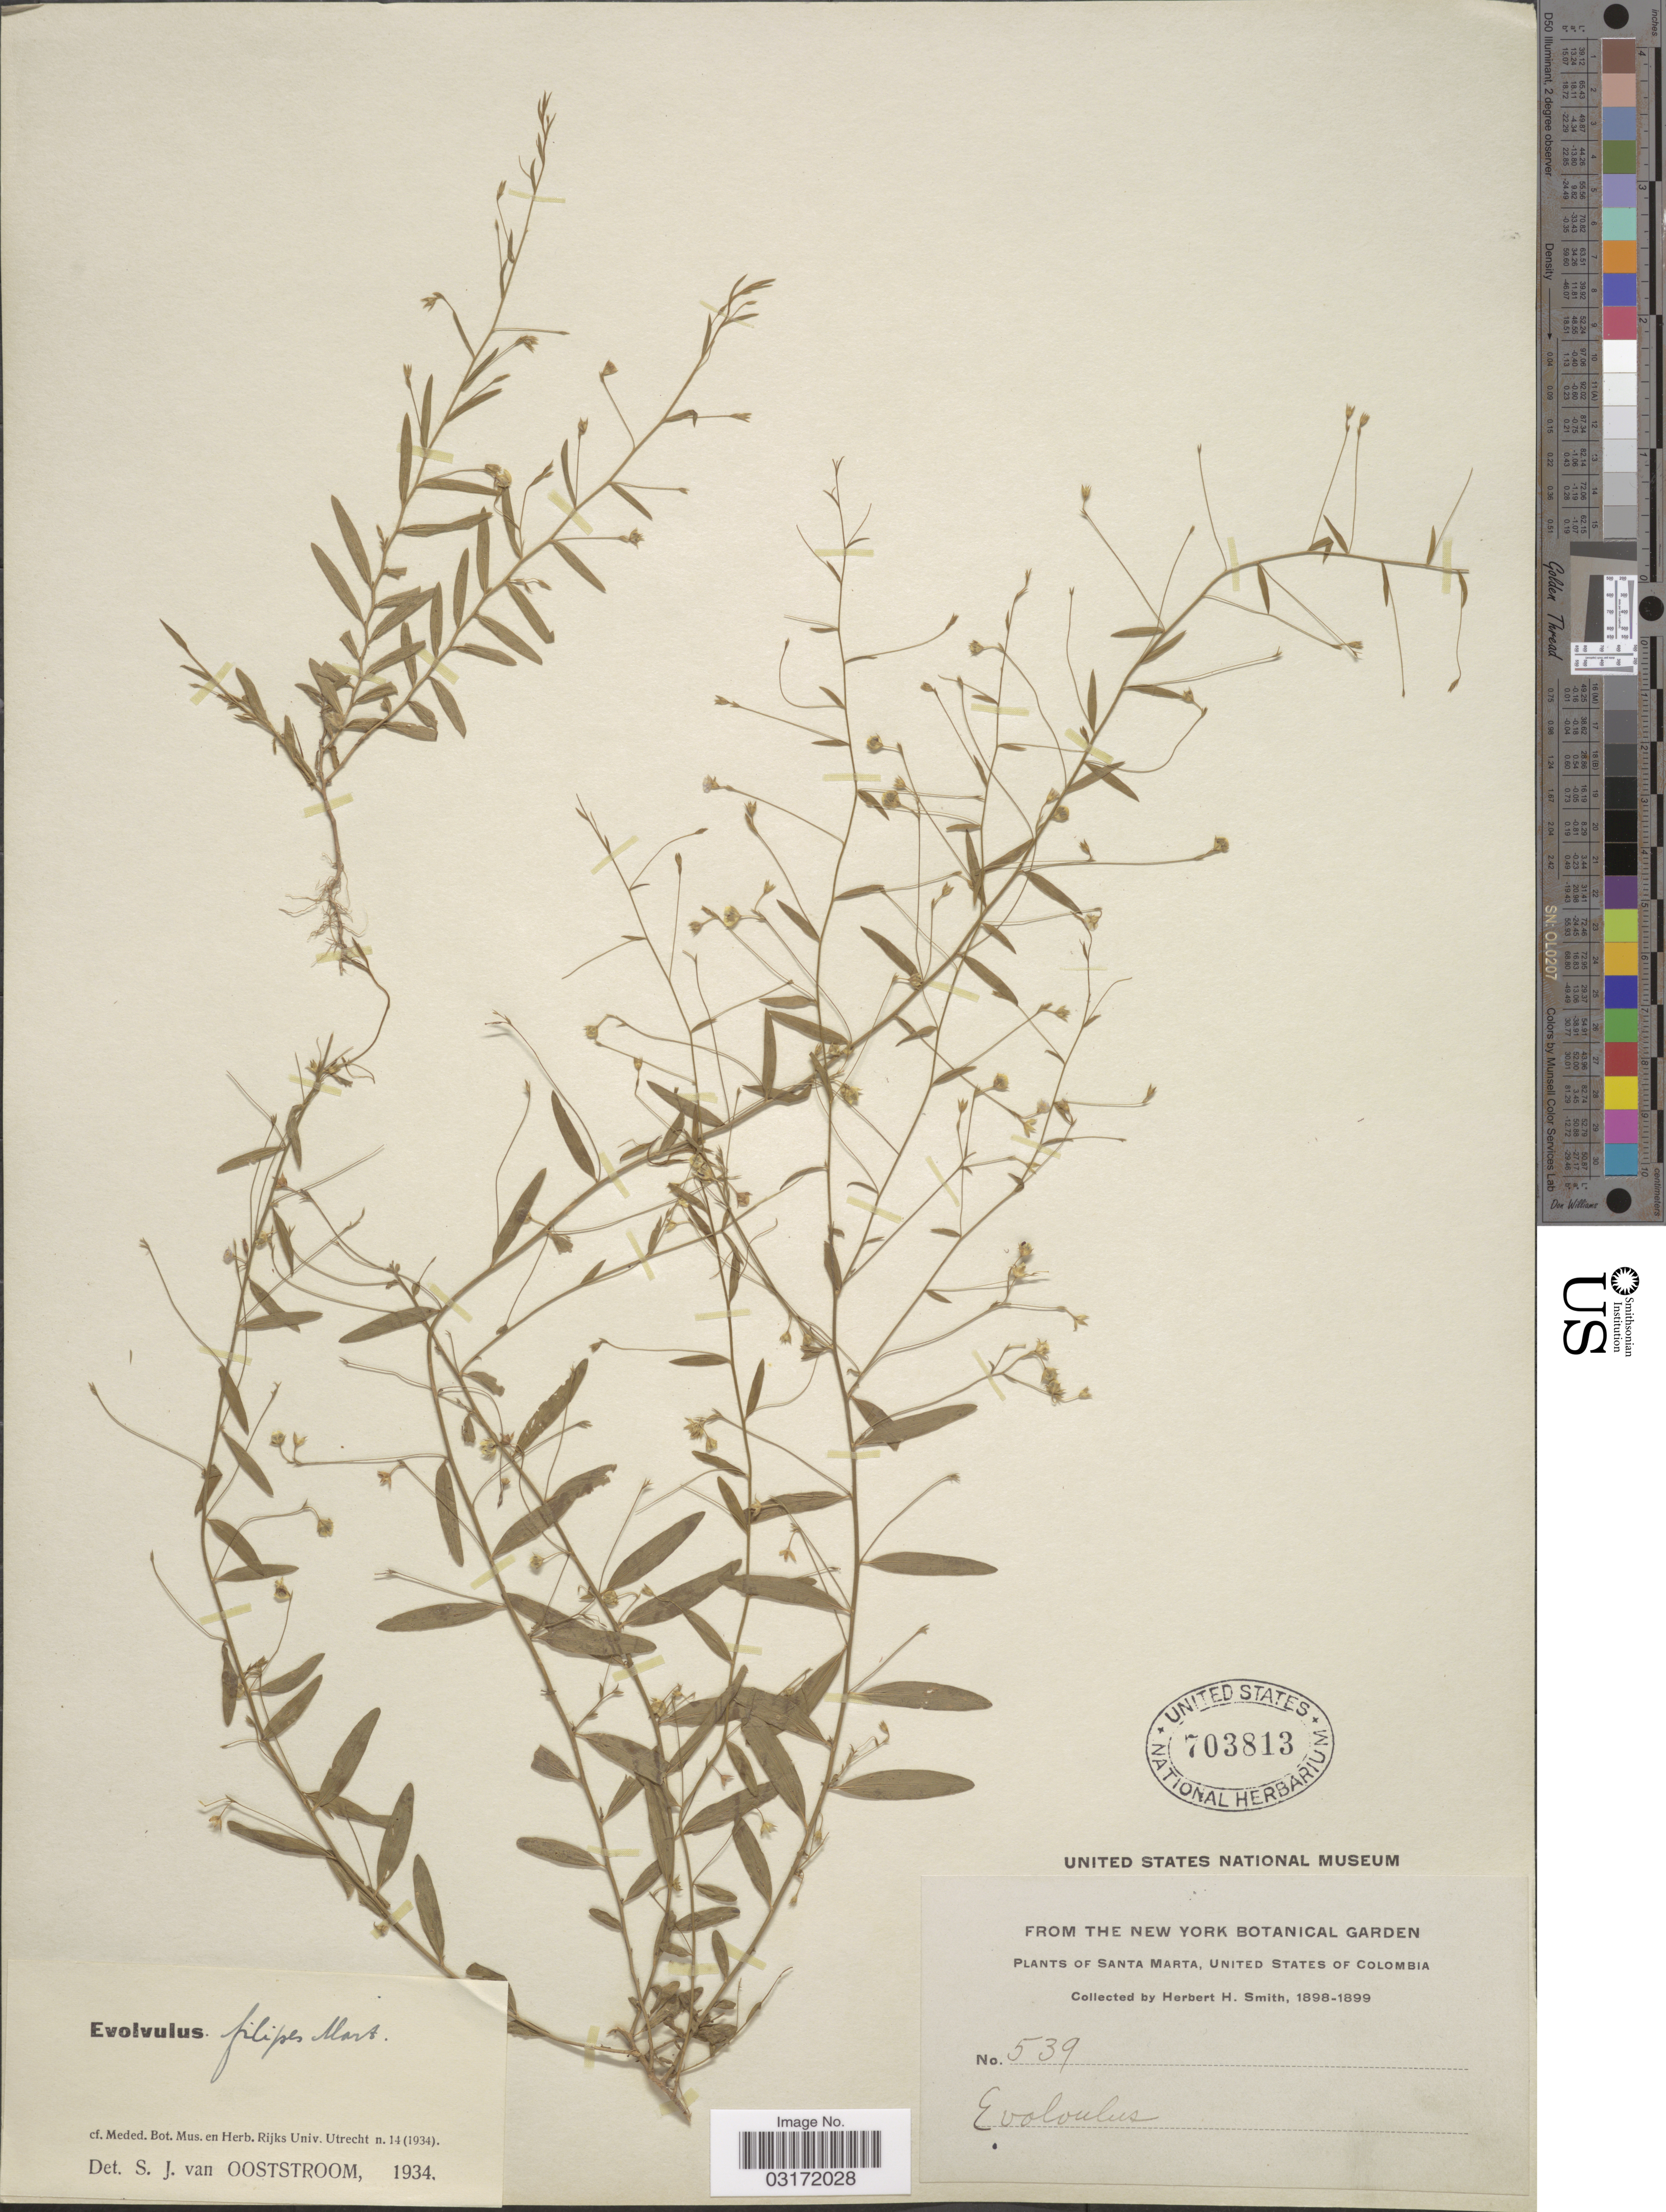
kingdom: Plantae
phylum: Tracheophyta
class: Magnoliopsida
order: Solanales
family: Convolvulaceae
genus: Evolvulus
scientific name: Evolvulus filipes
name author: Mart.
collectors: Herbert H. Smith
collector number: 539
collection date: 1898/1899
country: Colombia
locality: Santa Marta.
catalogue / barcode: US 703813